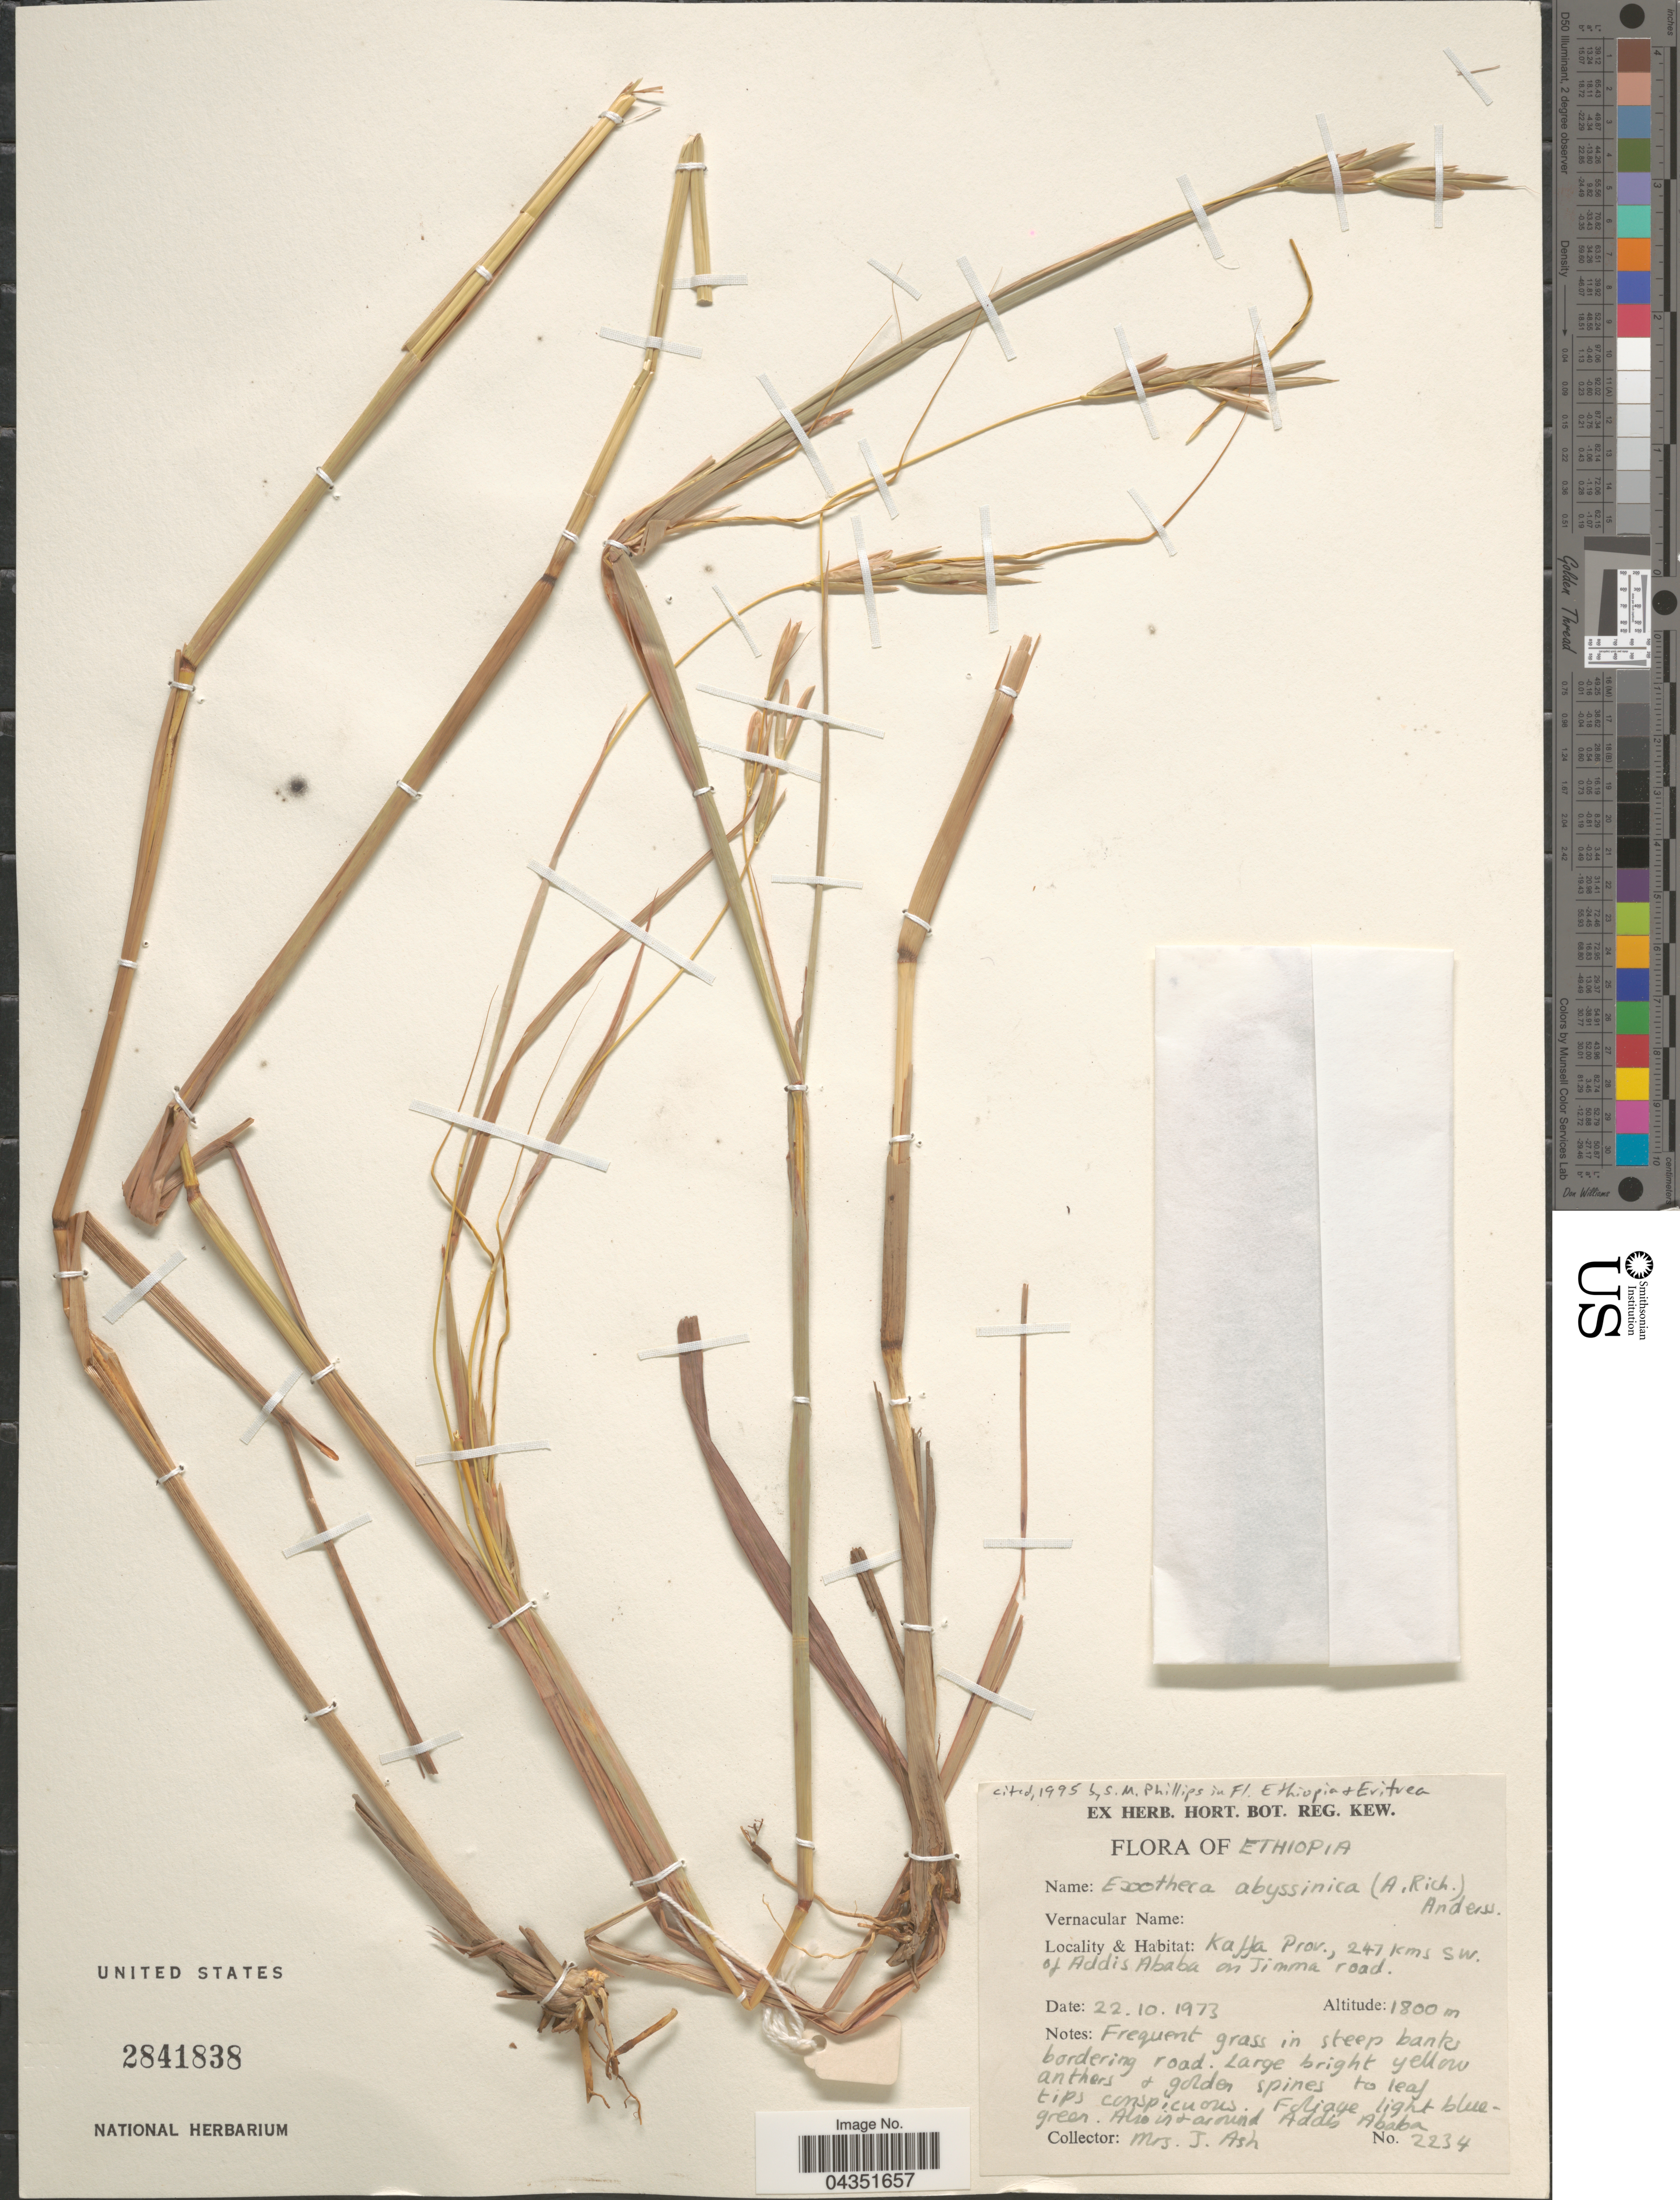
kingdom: Plantae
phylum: Tracheophyta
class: Liliopsida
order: Poales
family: Poaceae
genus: Exotheca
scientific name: Exotheca abyssinica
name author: (Hochst. ex A. Rich.) Andersson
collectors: J. Ash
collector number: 2234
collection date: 1973-10-22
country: Ethiopia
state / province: Addis Ababa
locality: Kaffa Prov., 247 kms SW. of Addis Ababa on Jimma road.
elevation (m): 1800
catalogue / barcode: US 2841838